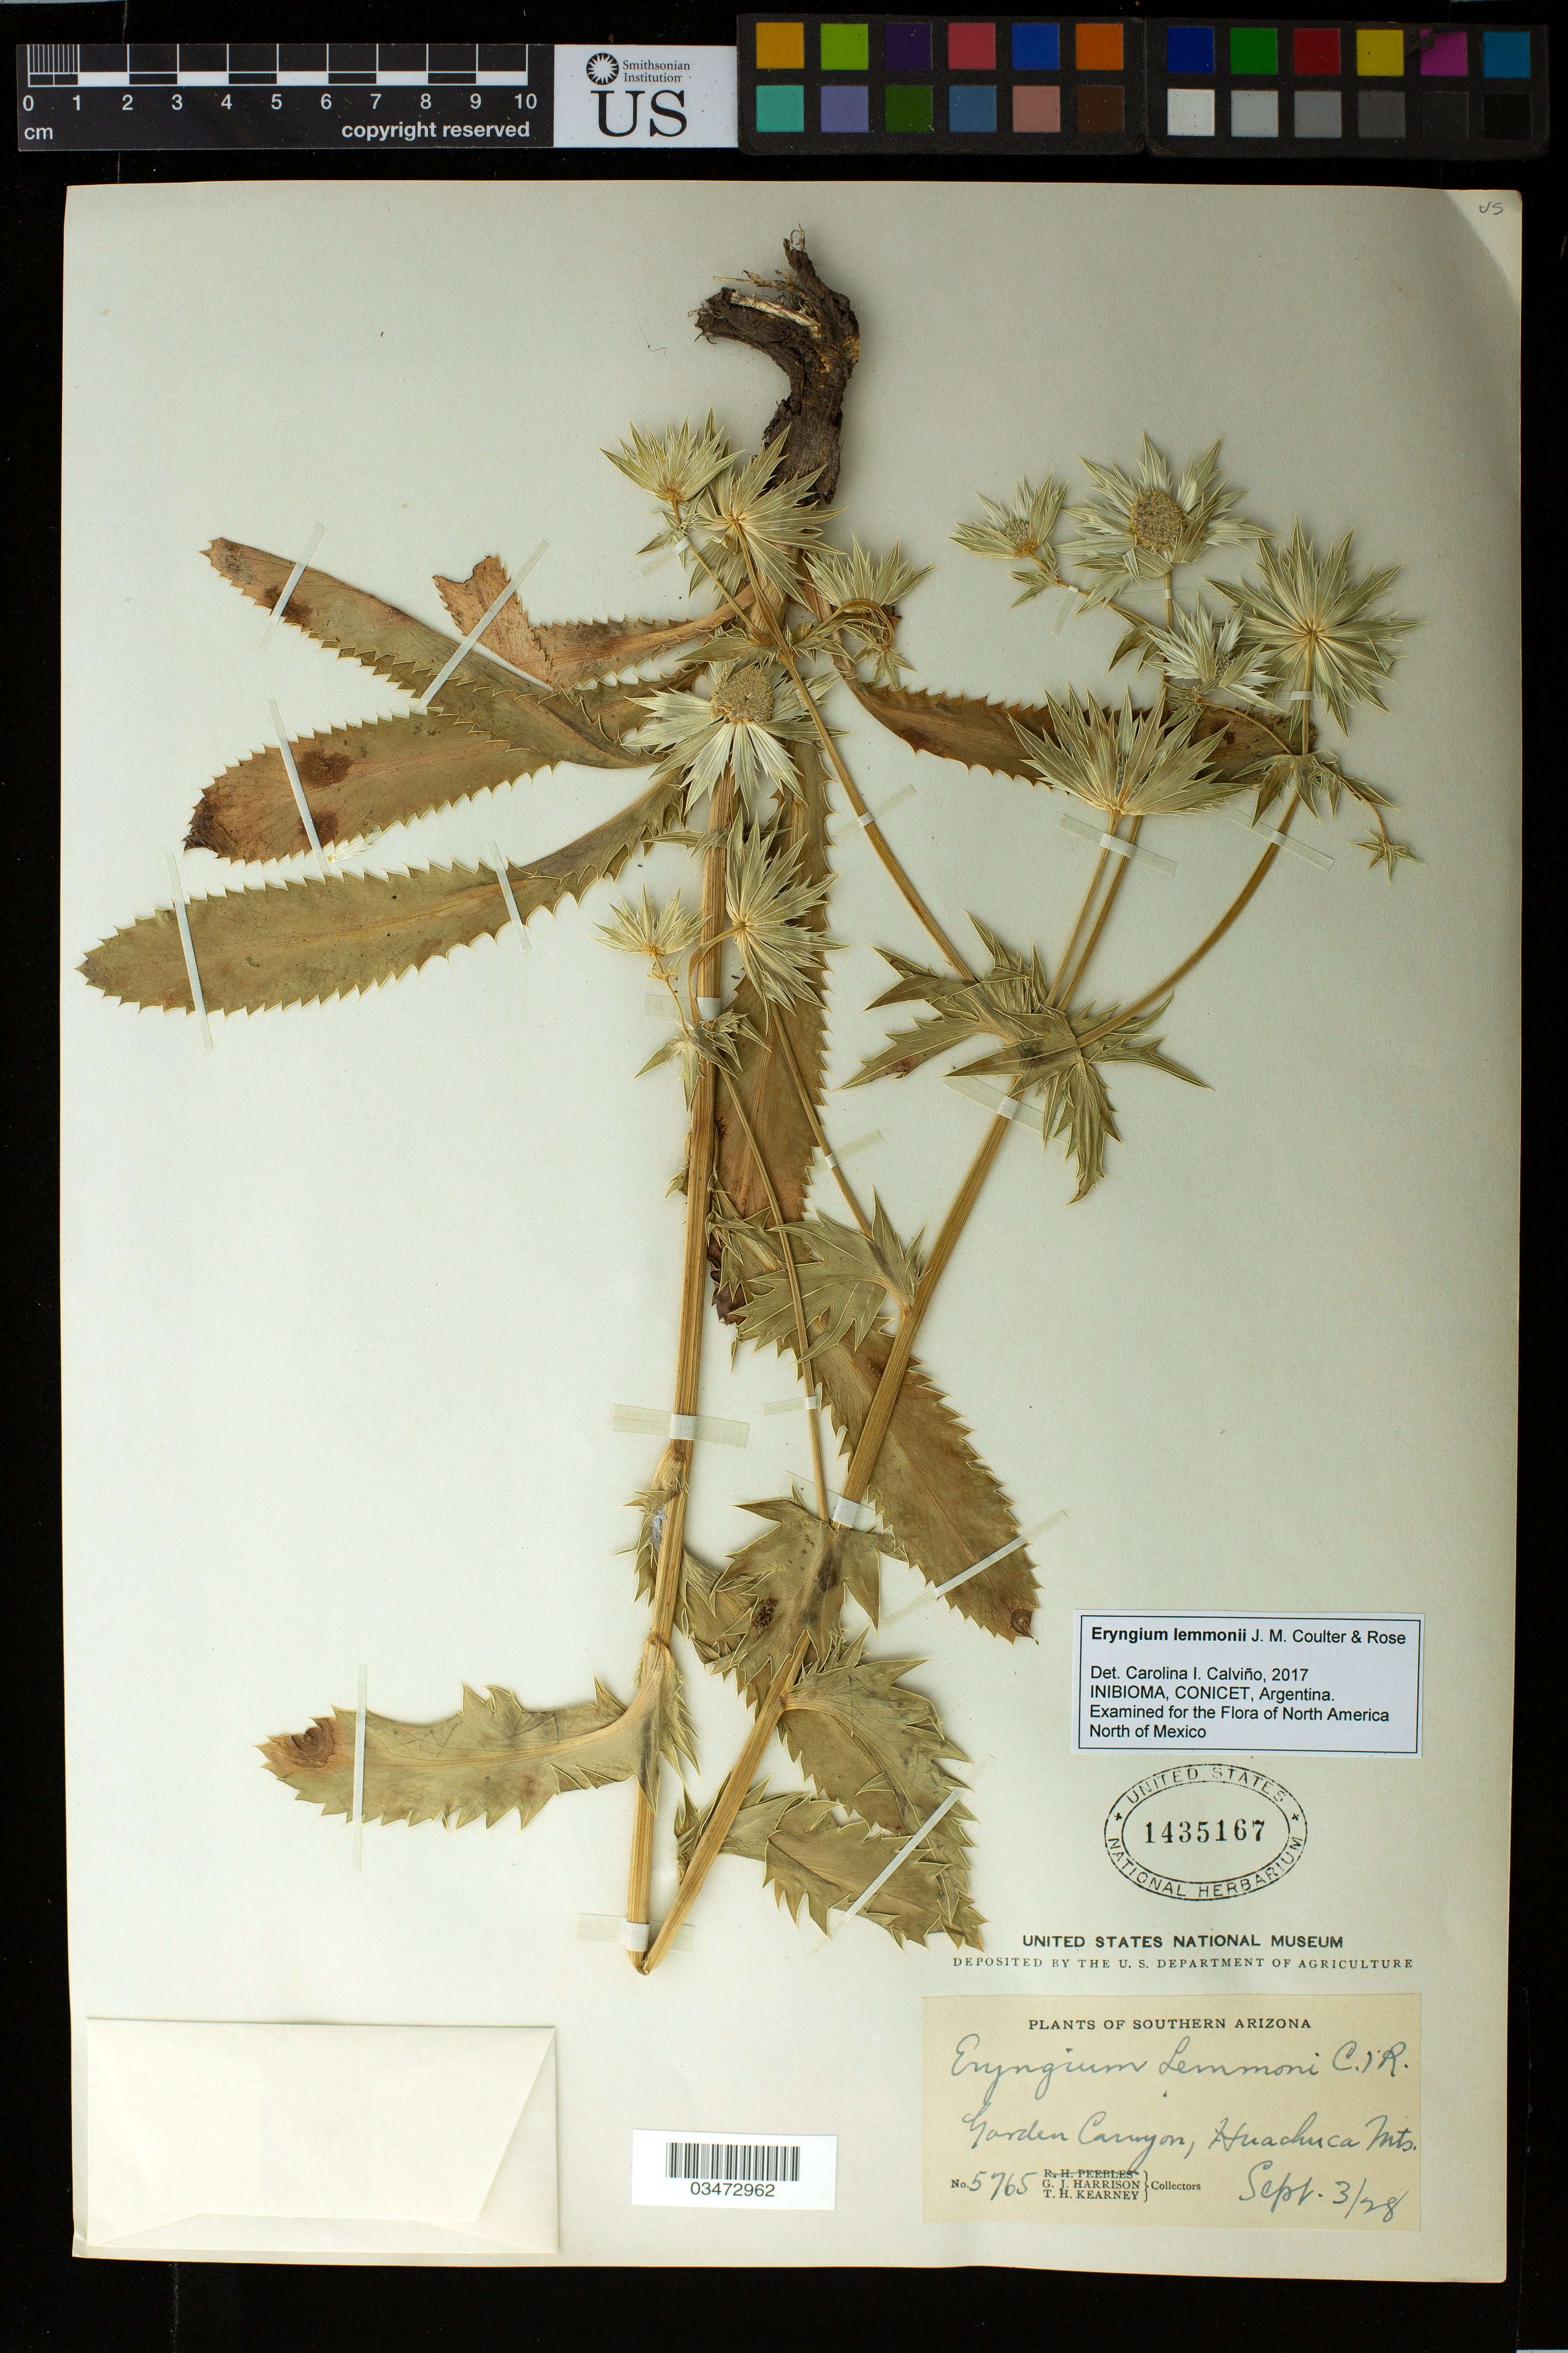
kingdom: Plantae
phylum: Tracheophyta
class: Magnoliopsida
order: Apiales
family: Apiaceae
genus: Eryngium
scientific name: Eryngium lemmonii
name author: J.M. Coult. & Rose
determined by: Calviño, C. I.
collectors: G. J. Harrison & T. H. Kearney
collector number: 5765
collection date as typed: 3 Sep 1928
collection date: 1928-09-03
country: United States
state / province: Arizona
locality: Garden Canyon, Huachuca Mts.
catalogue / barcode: US 1435167